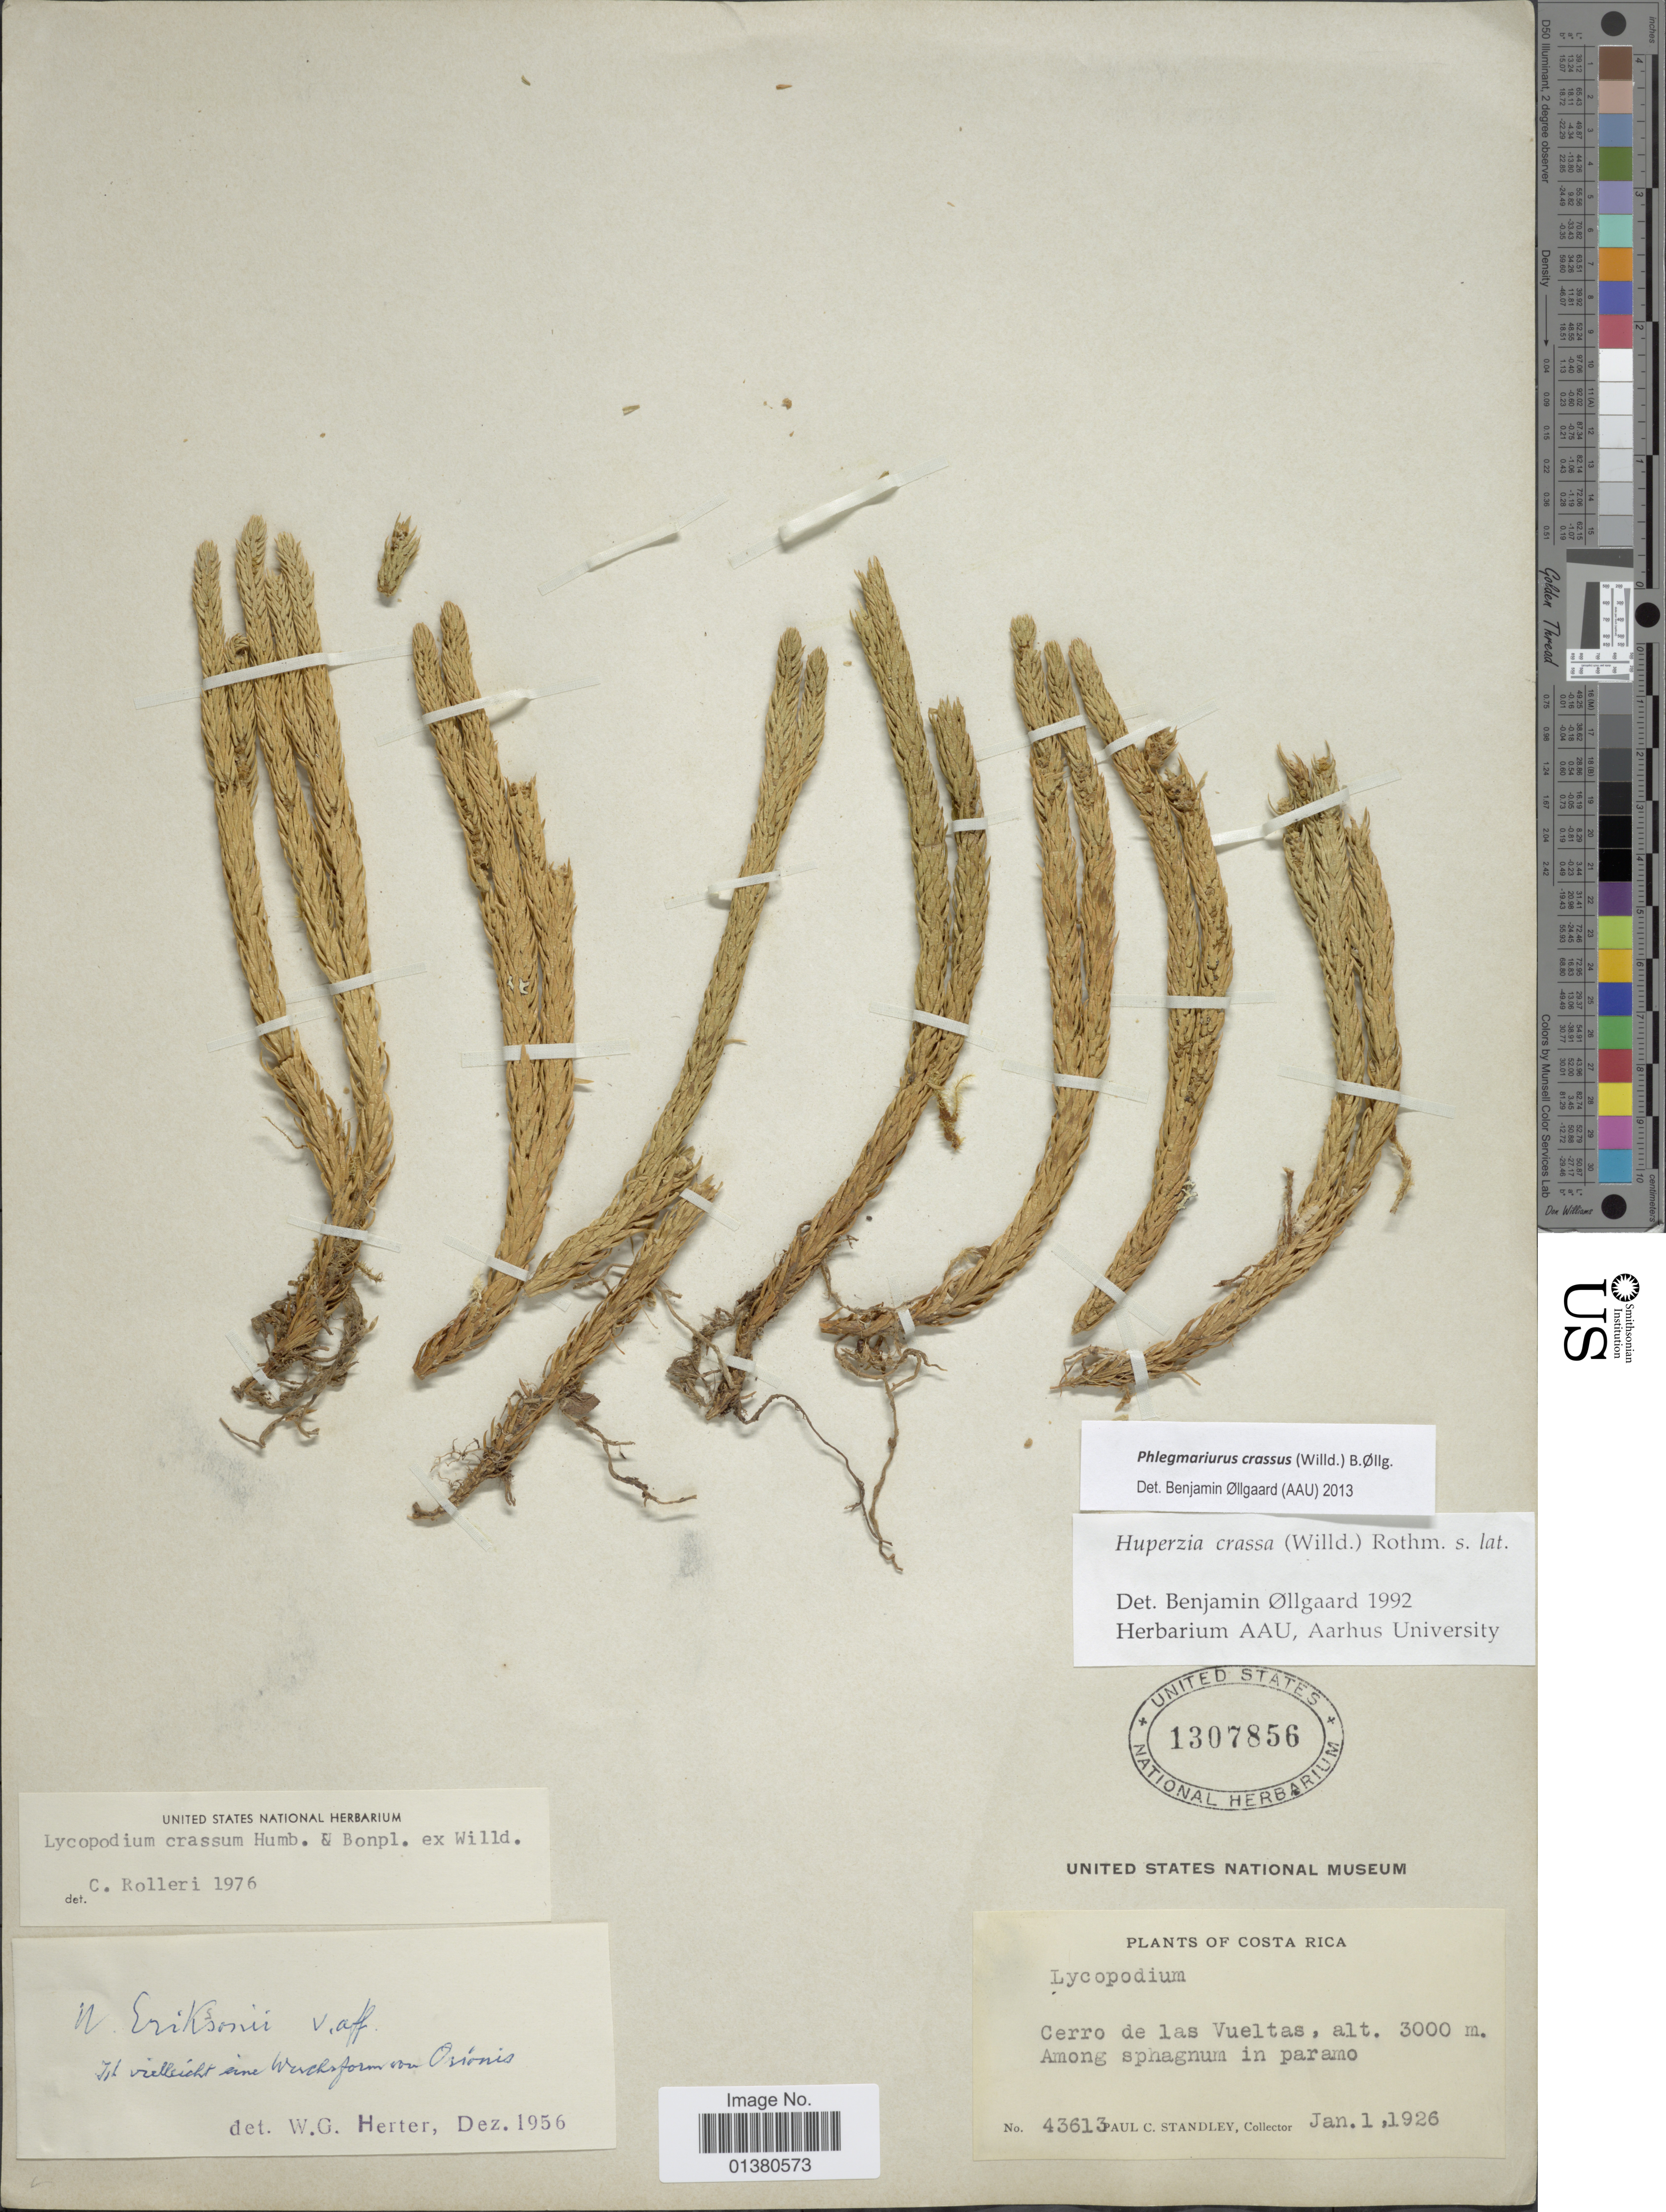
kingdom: Plantae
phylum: Tracheophyta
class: Lycopodiopsida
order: Lycopodiales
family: Lycopodiaceae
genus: Phlegmariurus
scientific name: Phlegmariurus crassus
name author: (Humb. & Bonpl. ex Willd.) B. Øllg.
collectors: P. C. Standley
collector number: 43613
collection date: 1926-01-01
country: Costa Rica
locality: Cerro de las Vueltas, Among sphagnum in paramo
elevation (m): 3000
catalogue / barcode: US 1307856